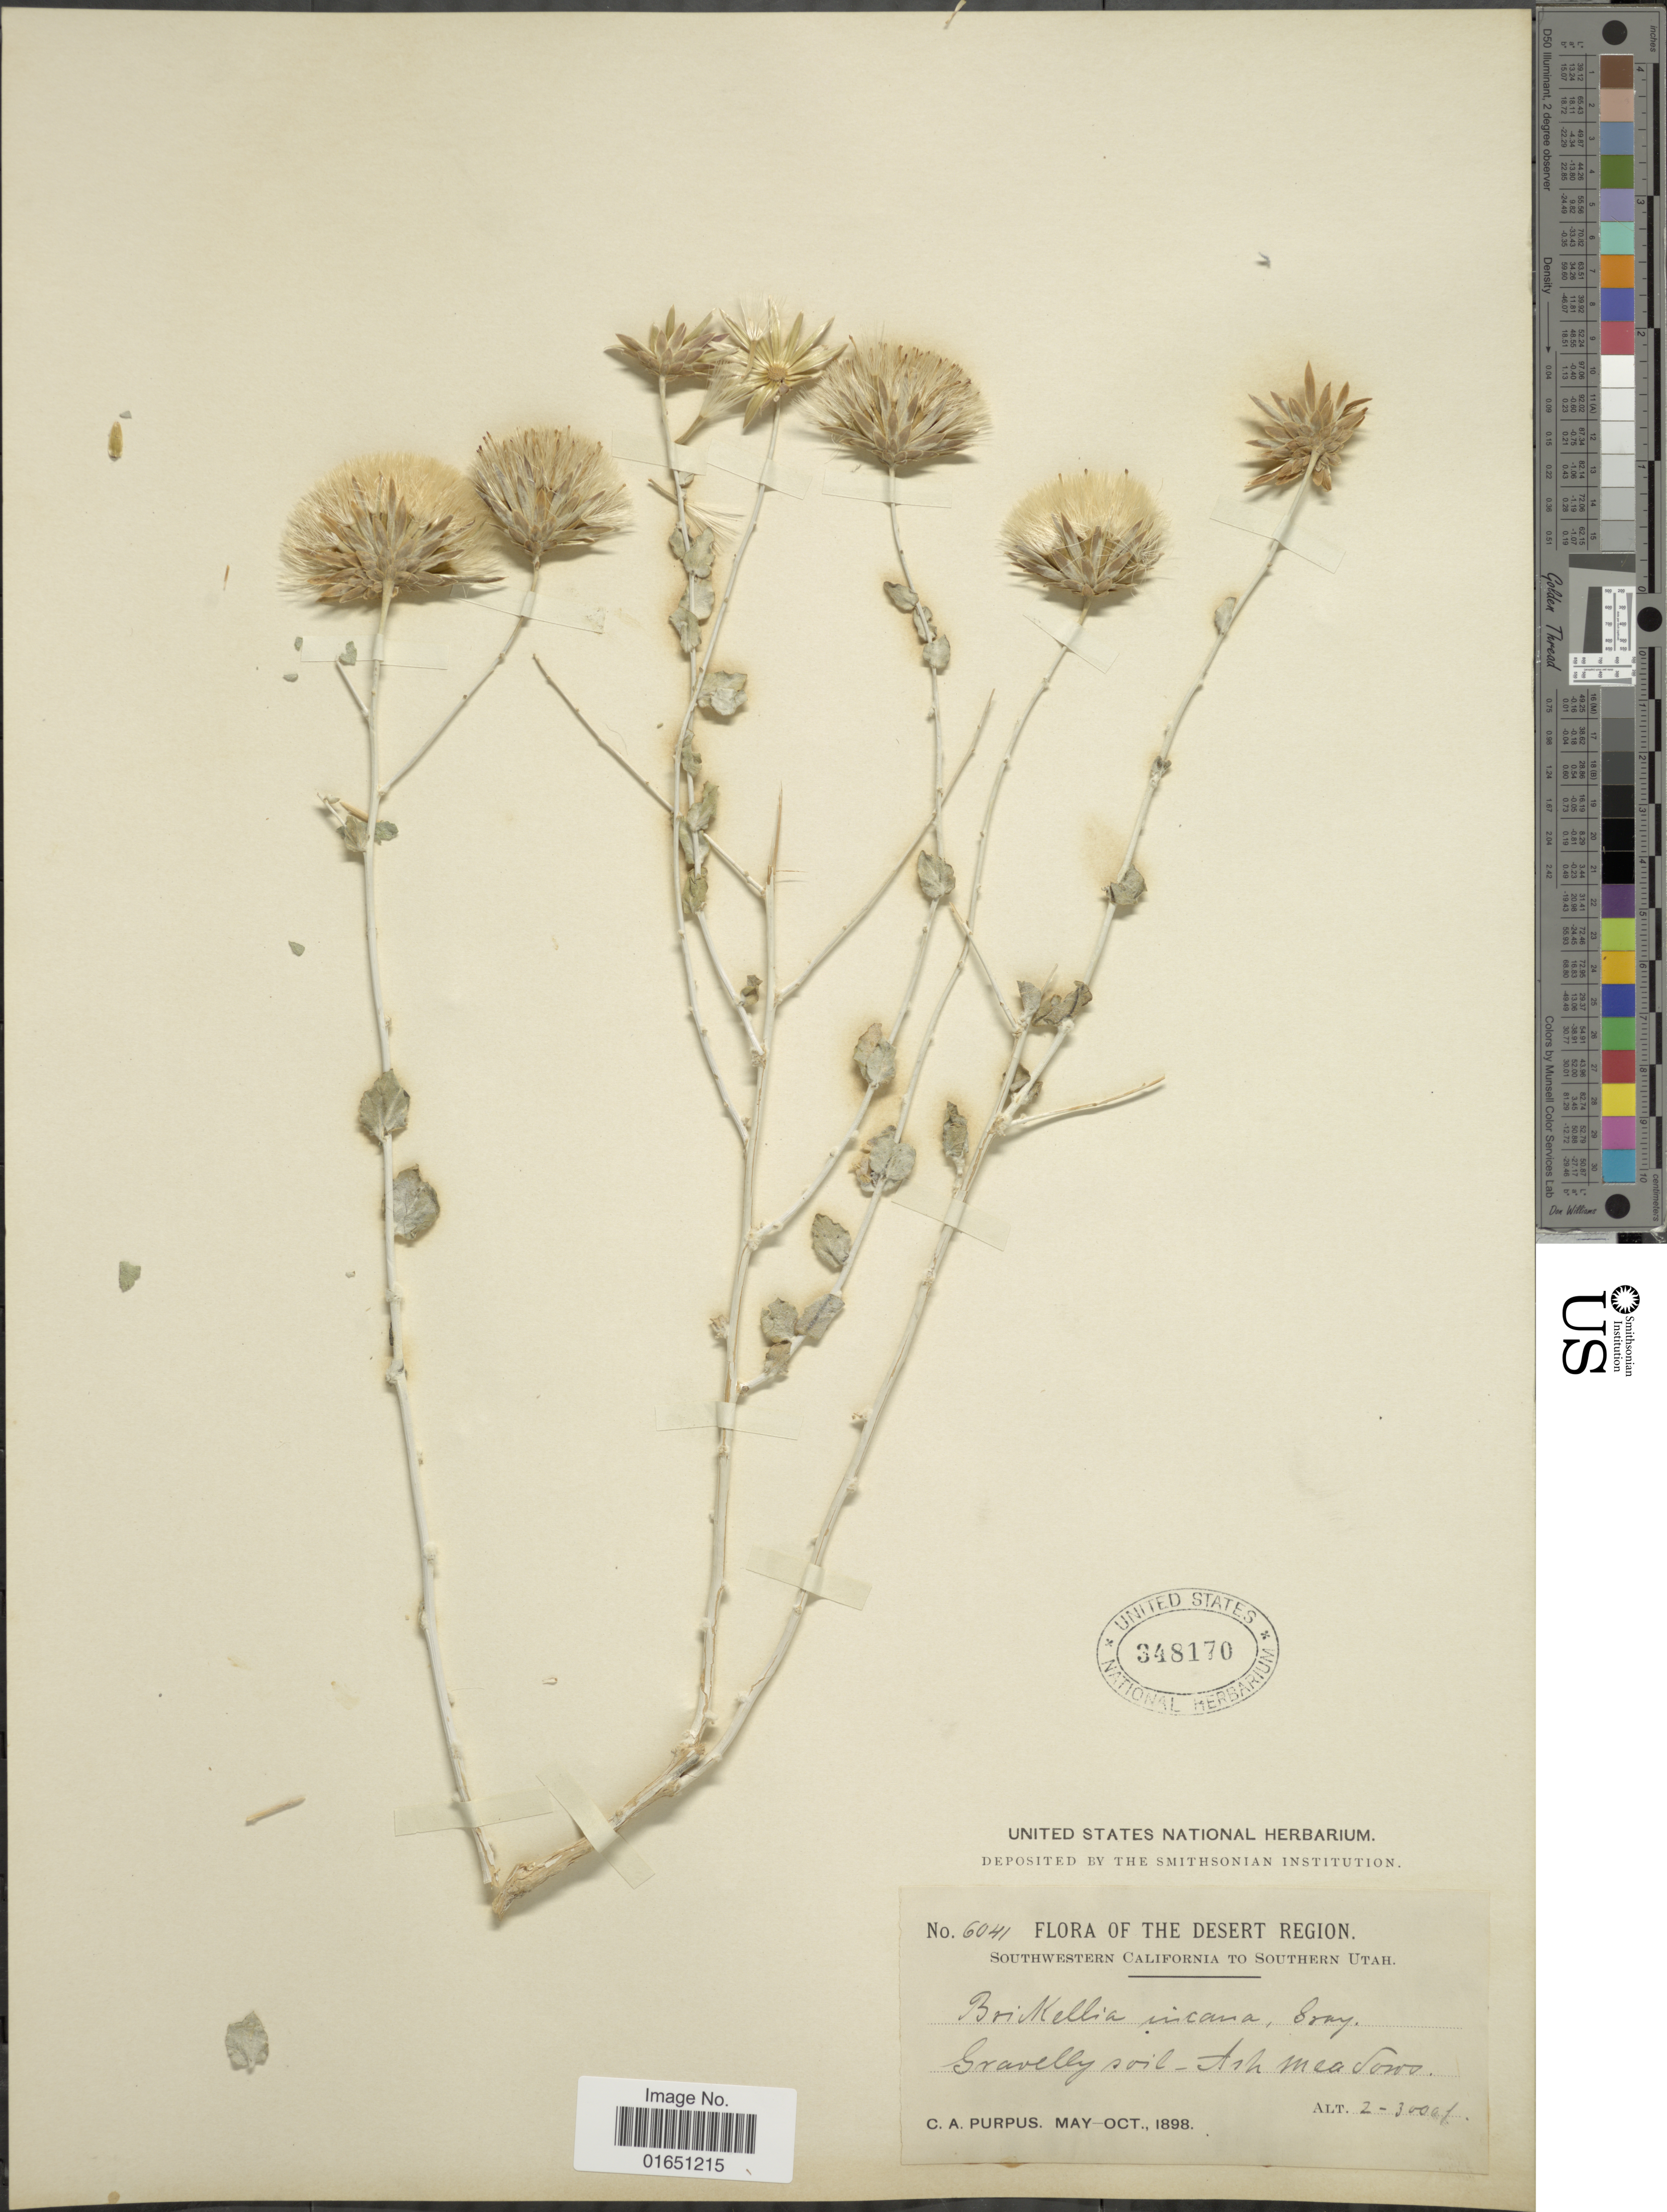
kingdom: Plantae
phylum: Tracheophyta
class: Magnoliopsida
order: Asterales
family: Asteraceae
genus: Brickellia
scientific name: Brickellia incana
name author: A. Gray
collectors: C. A. Purpus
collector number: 6041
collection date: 1898-05/1898-10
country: United States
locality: The Desert Region, Southwestern California to Southern Utah, Gravelly soil- Ash meadows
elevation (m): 610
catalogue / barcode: US 348170